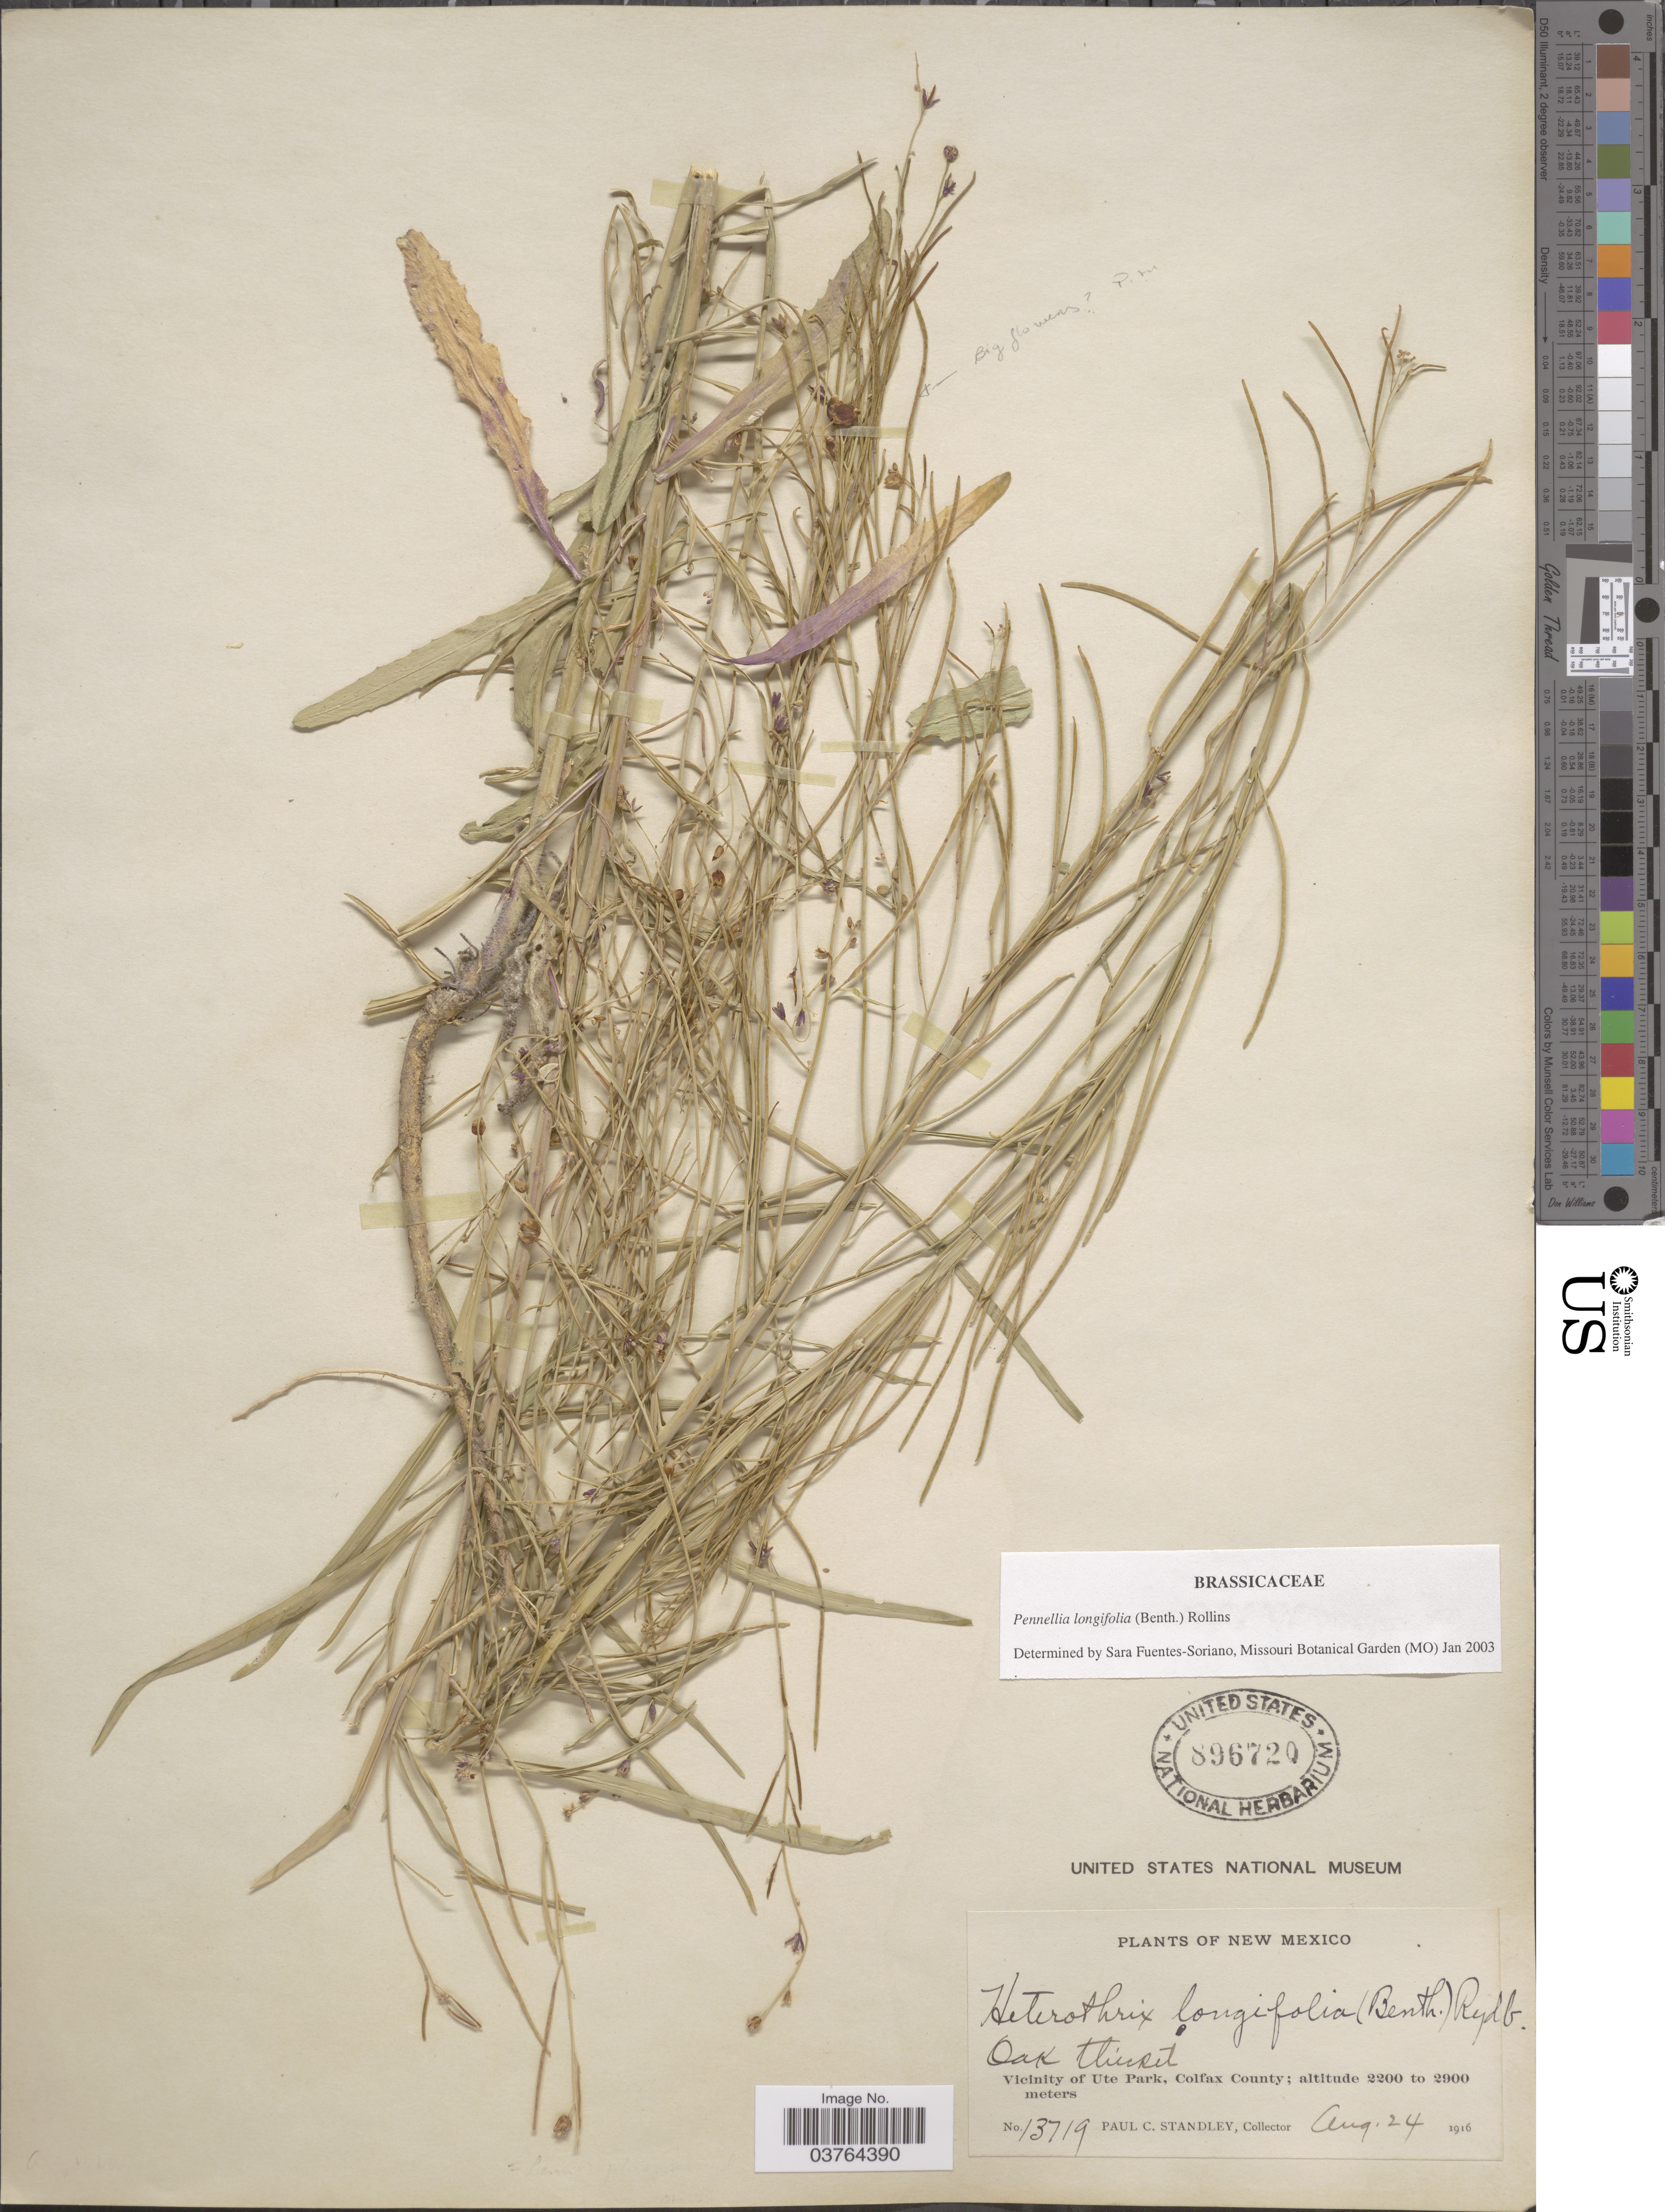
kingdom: Plantae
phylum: Tracheophyta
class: Magnoliopsida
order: Brassicales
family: Brassicaceae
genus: Pennellia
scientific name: Pennellia longifolia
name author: (Benth.) Rollins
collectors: P. C. Standley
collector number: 13719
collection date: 1916-08-24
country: United States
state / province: New Mexico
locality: Vicinity of Ute Park, Colfax County.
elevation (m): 2200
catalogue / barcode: US 896720